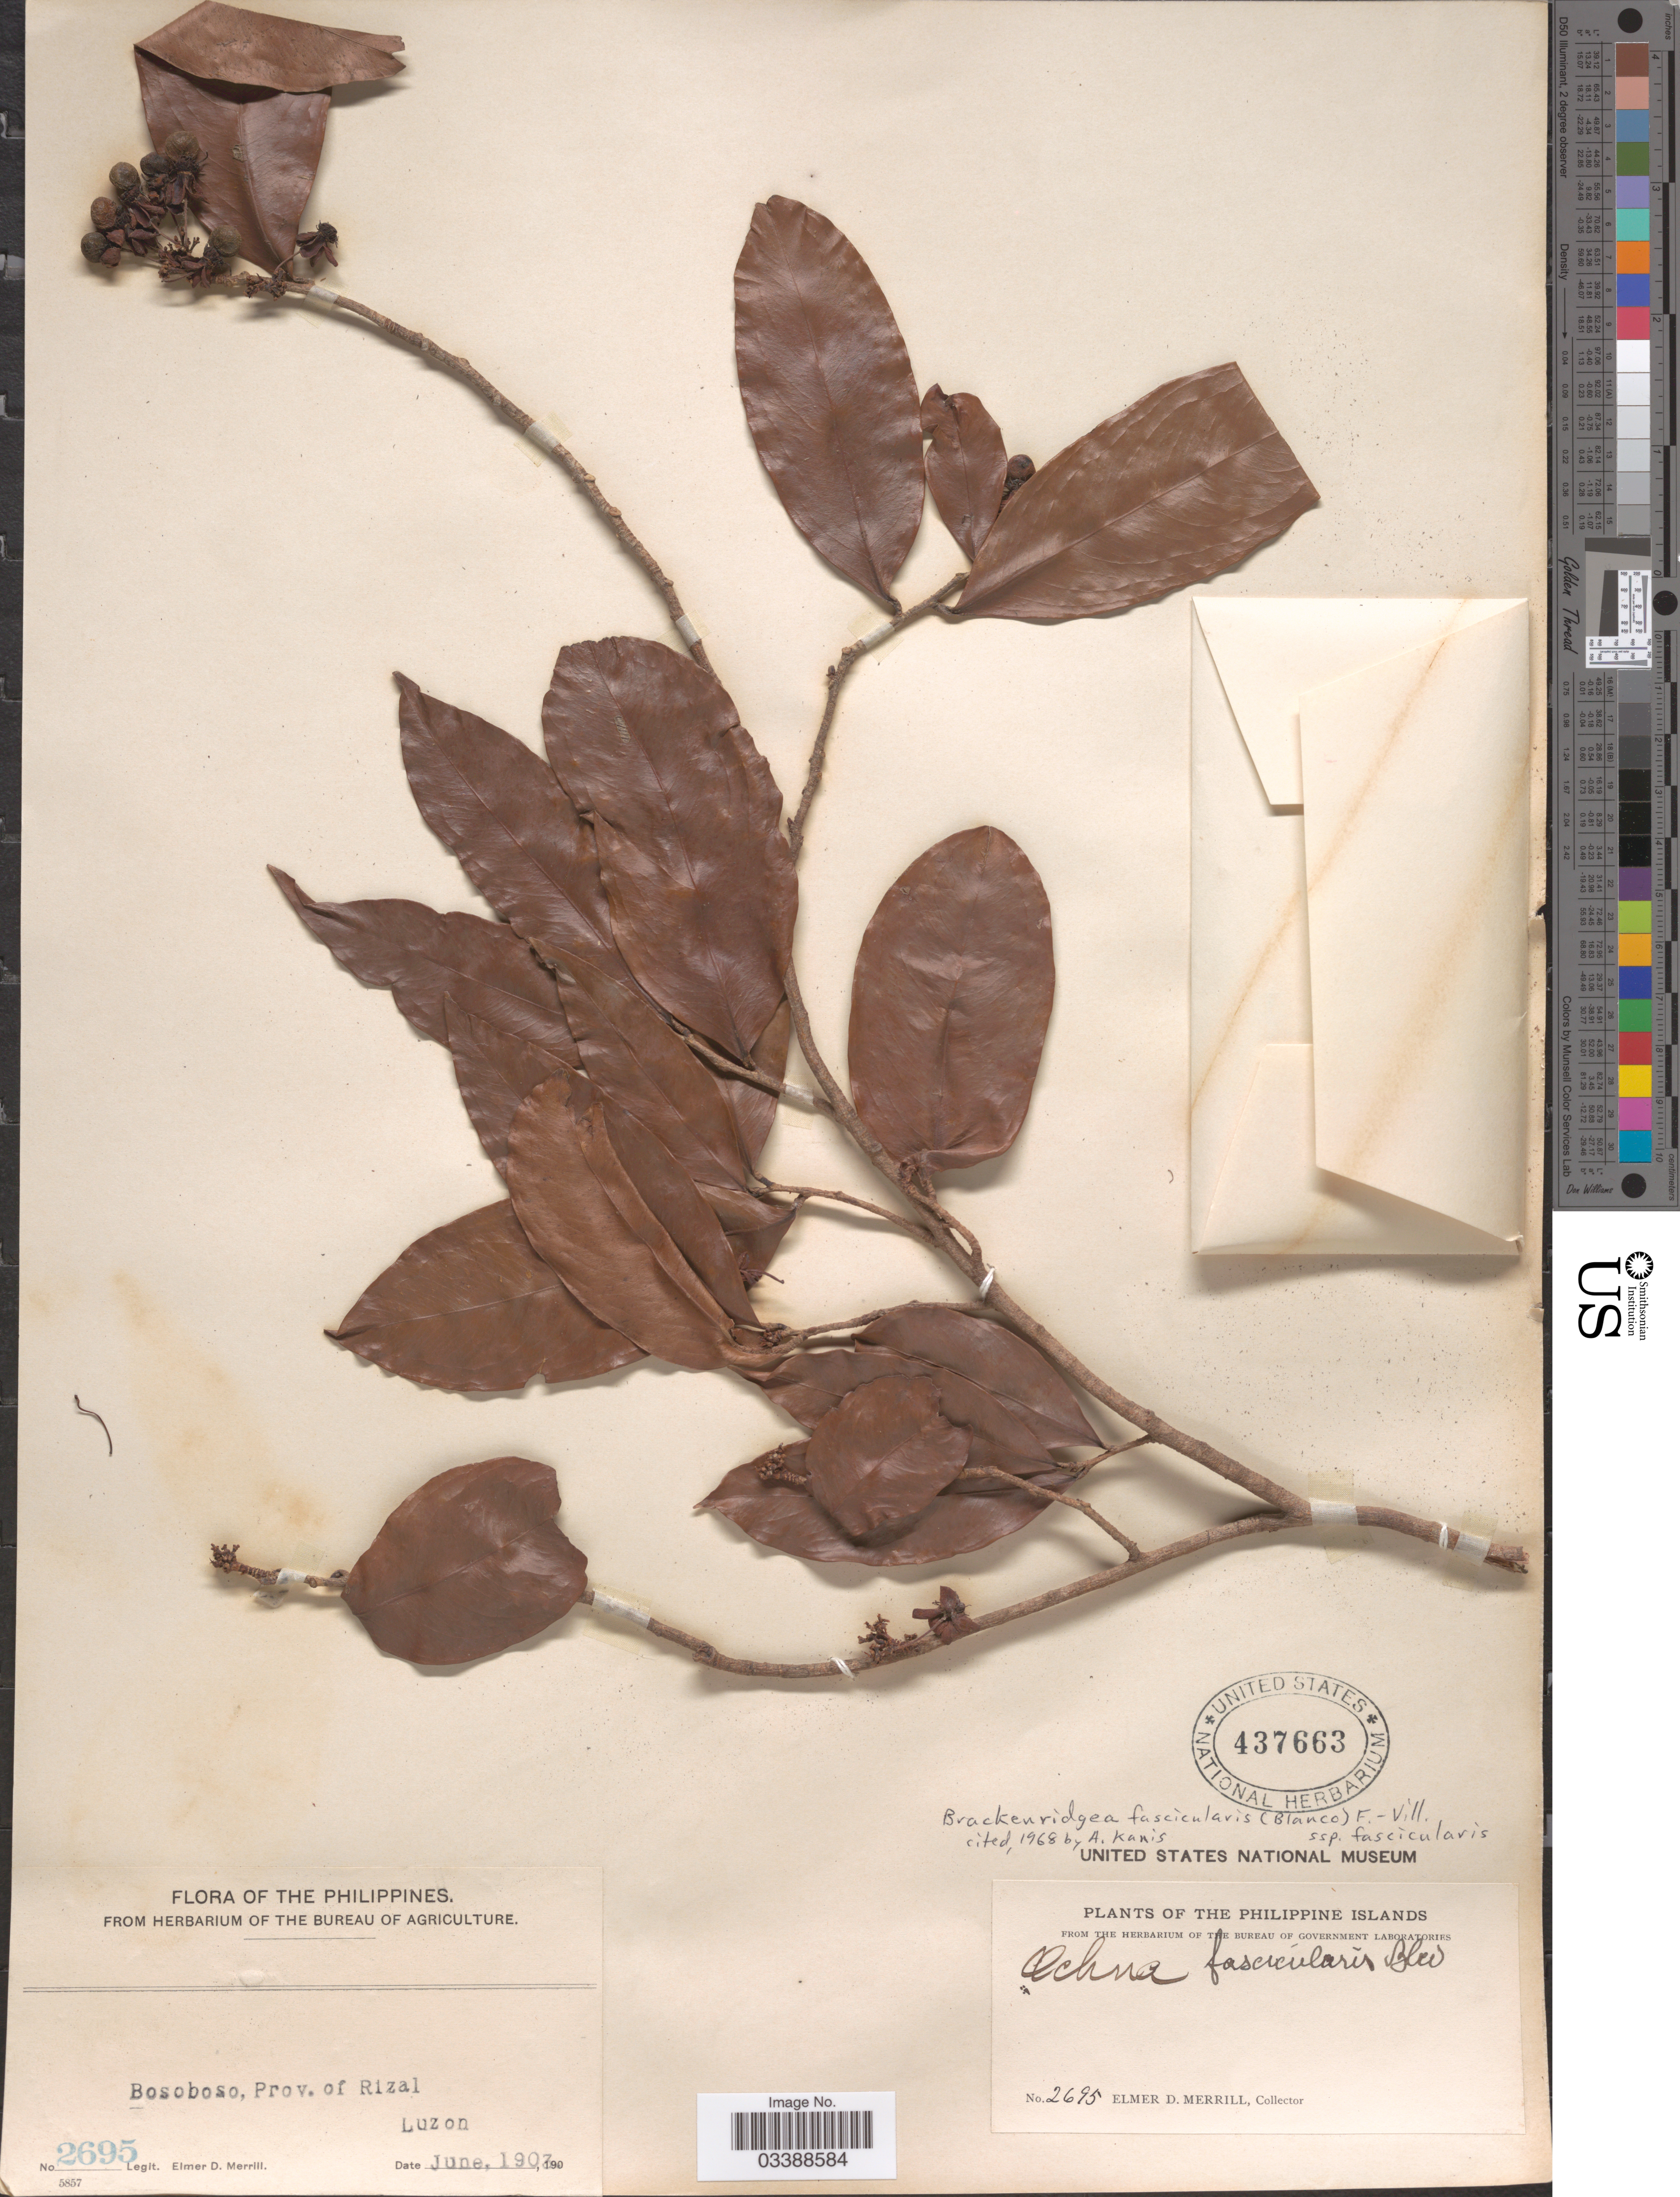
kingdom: Plantae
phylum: Tracheophyta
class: Magnoliopsida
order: Malpighiales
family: Ochnaceae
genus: Brackenridgea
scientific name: Brackenridgea fascicularis subsp. fascicularis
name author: (Blanco) Kanis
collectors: E. D. Merrill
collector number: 2695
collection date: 1903-06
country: Philippines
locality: Bosoboso, Prov. of Rizal. Luzon.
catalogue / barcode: US 437663